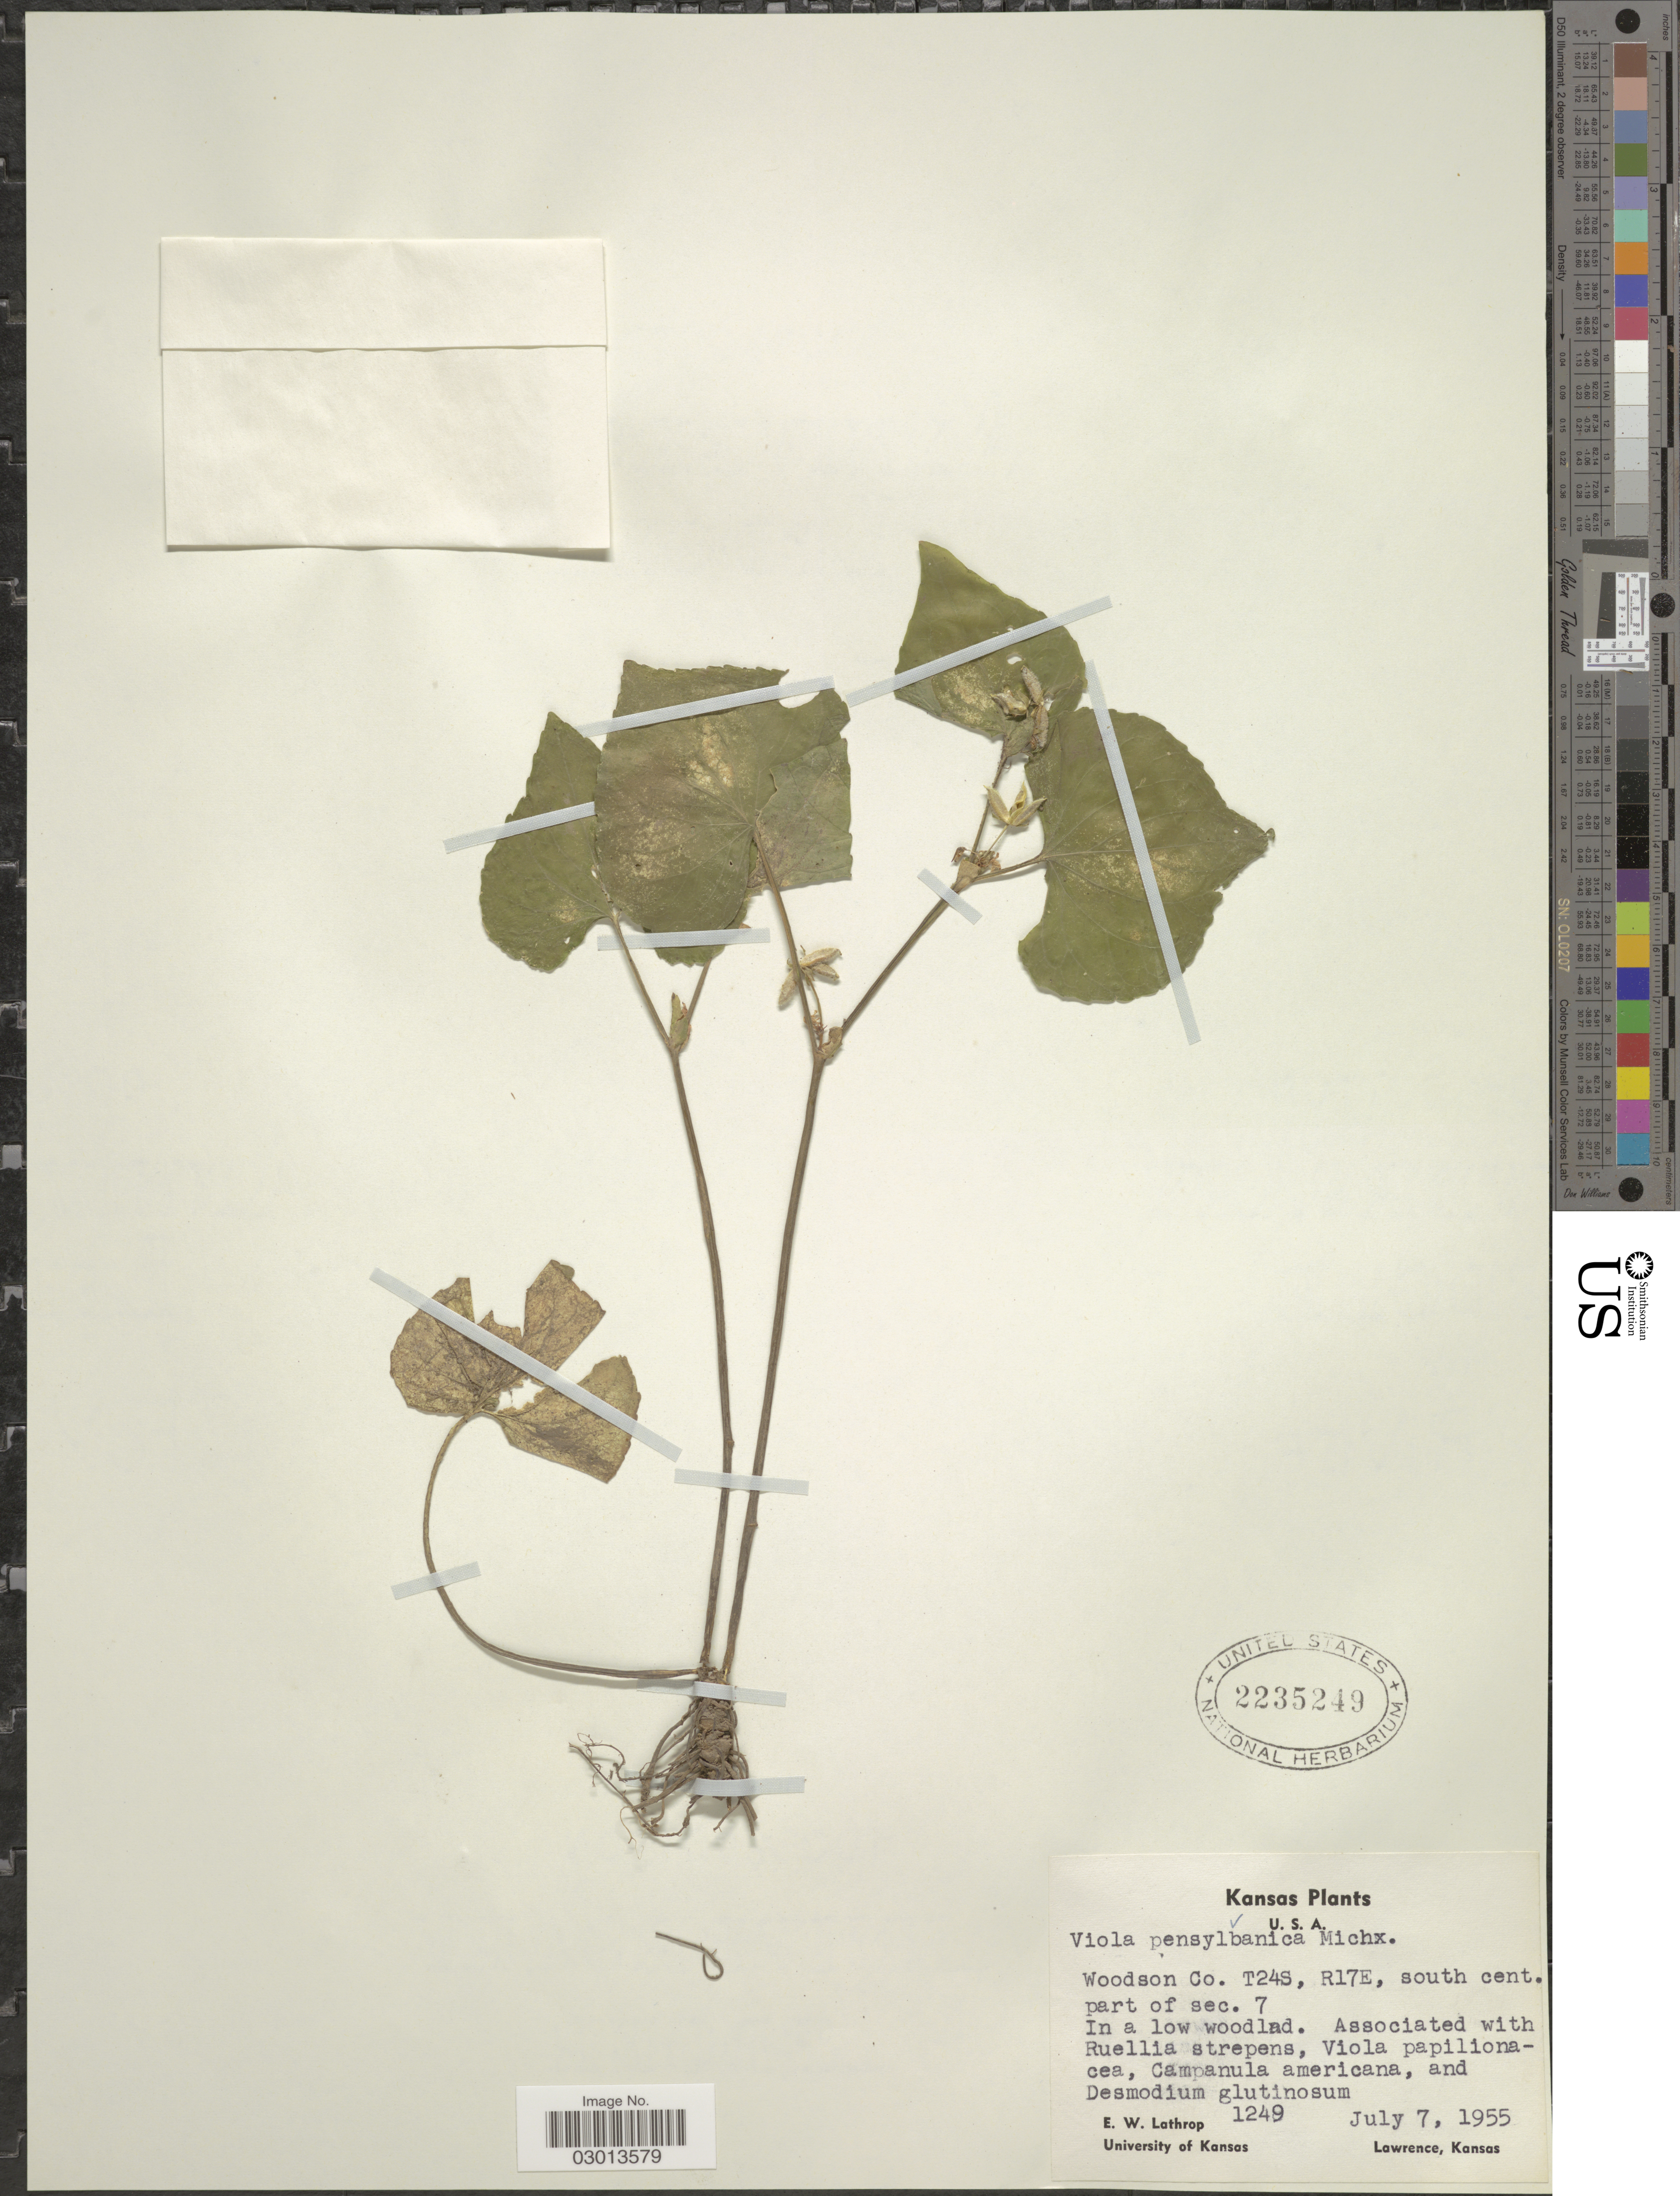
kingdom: Plantae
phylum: Tracheophyta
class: Magnoliopsida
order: Malpighiales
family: Violaceae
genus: Viola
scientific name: Viola pensylvanica var. leiocarpa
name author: (Fernald & Wiegand) Fernald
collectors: E. W. Lathrop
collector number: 1249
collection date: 1955-07-07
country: United States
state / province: Kansas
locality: U.S.A. Woodson Co. T24S, R17E, south cent. part of sec. 7.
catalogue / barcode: US 2235249